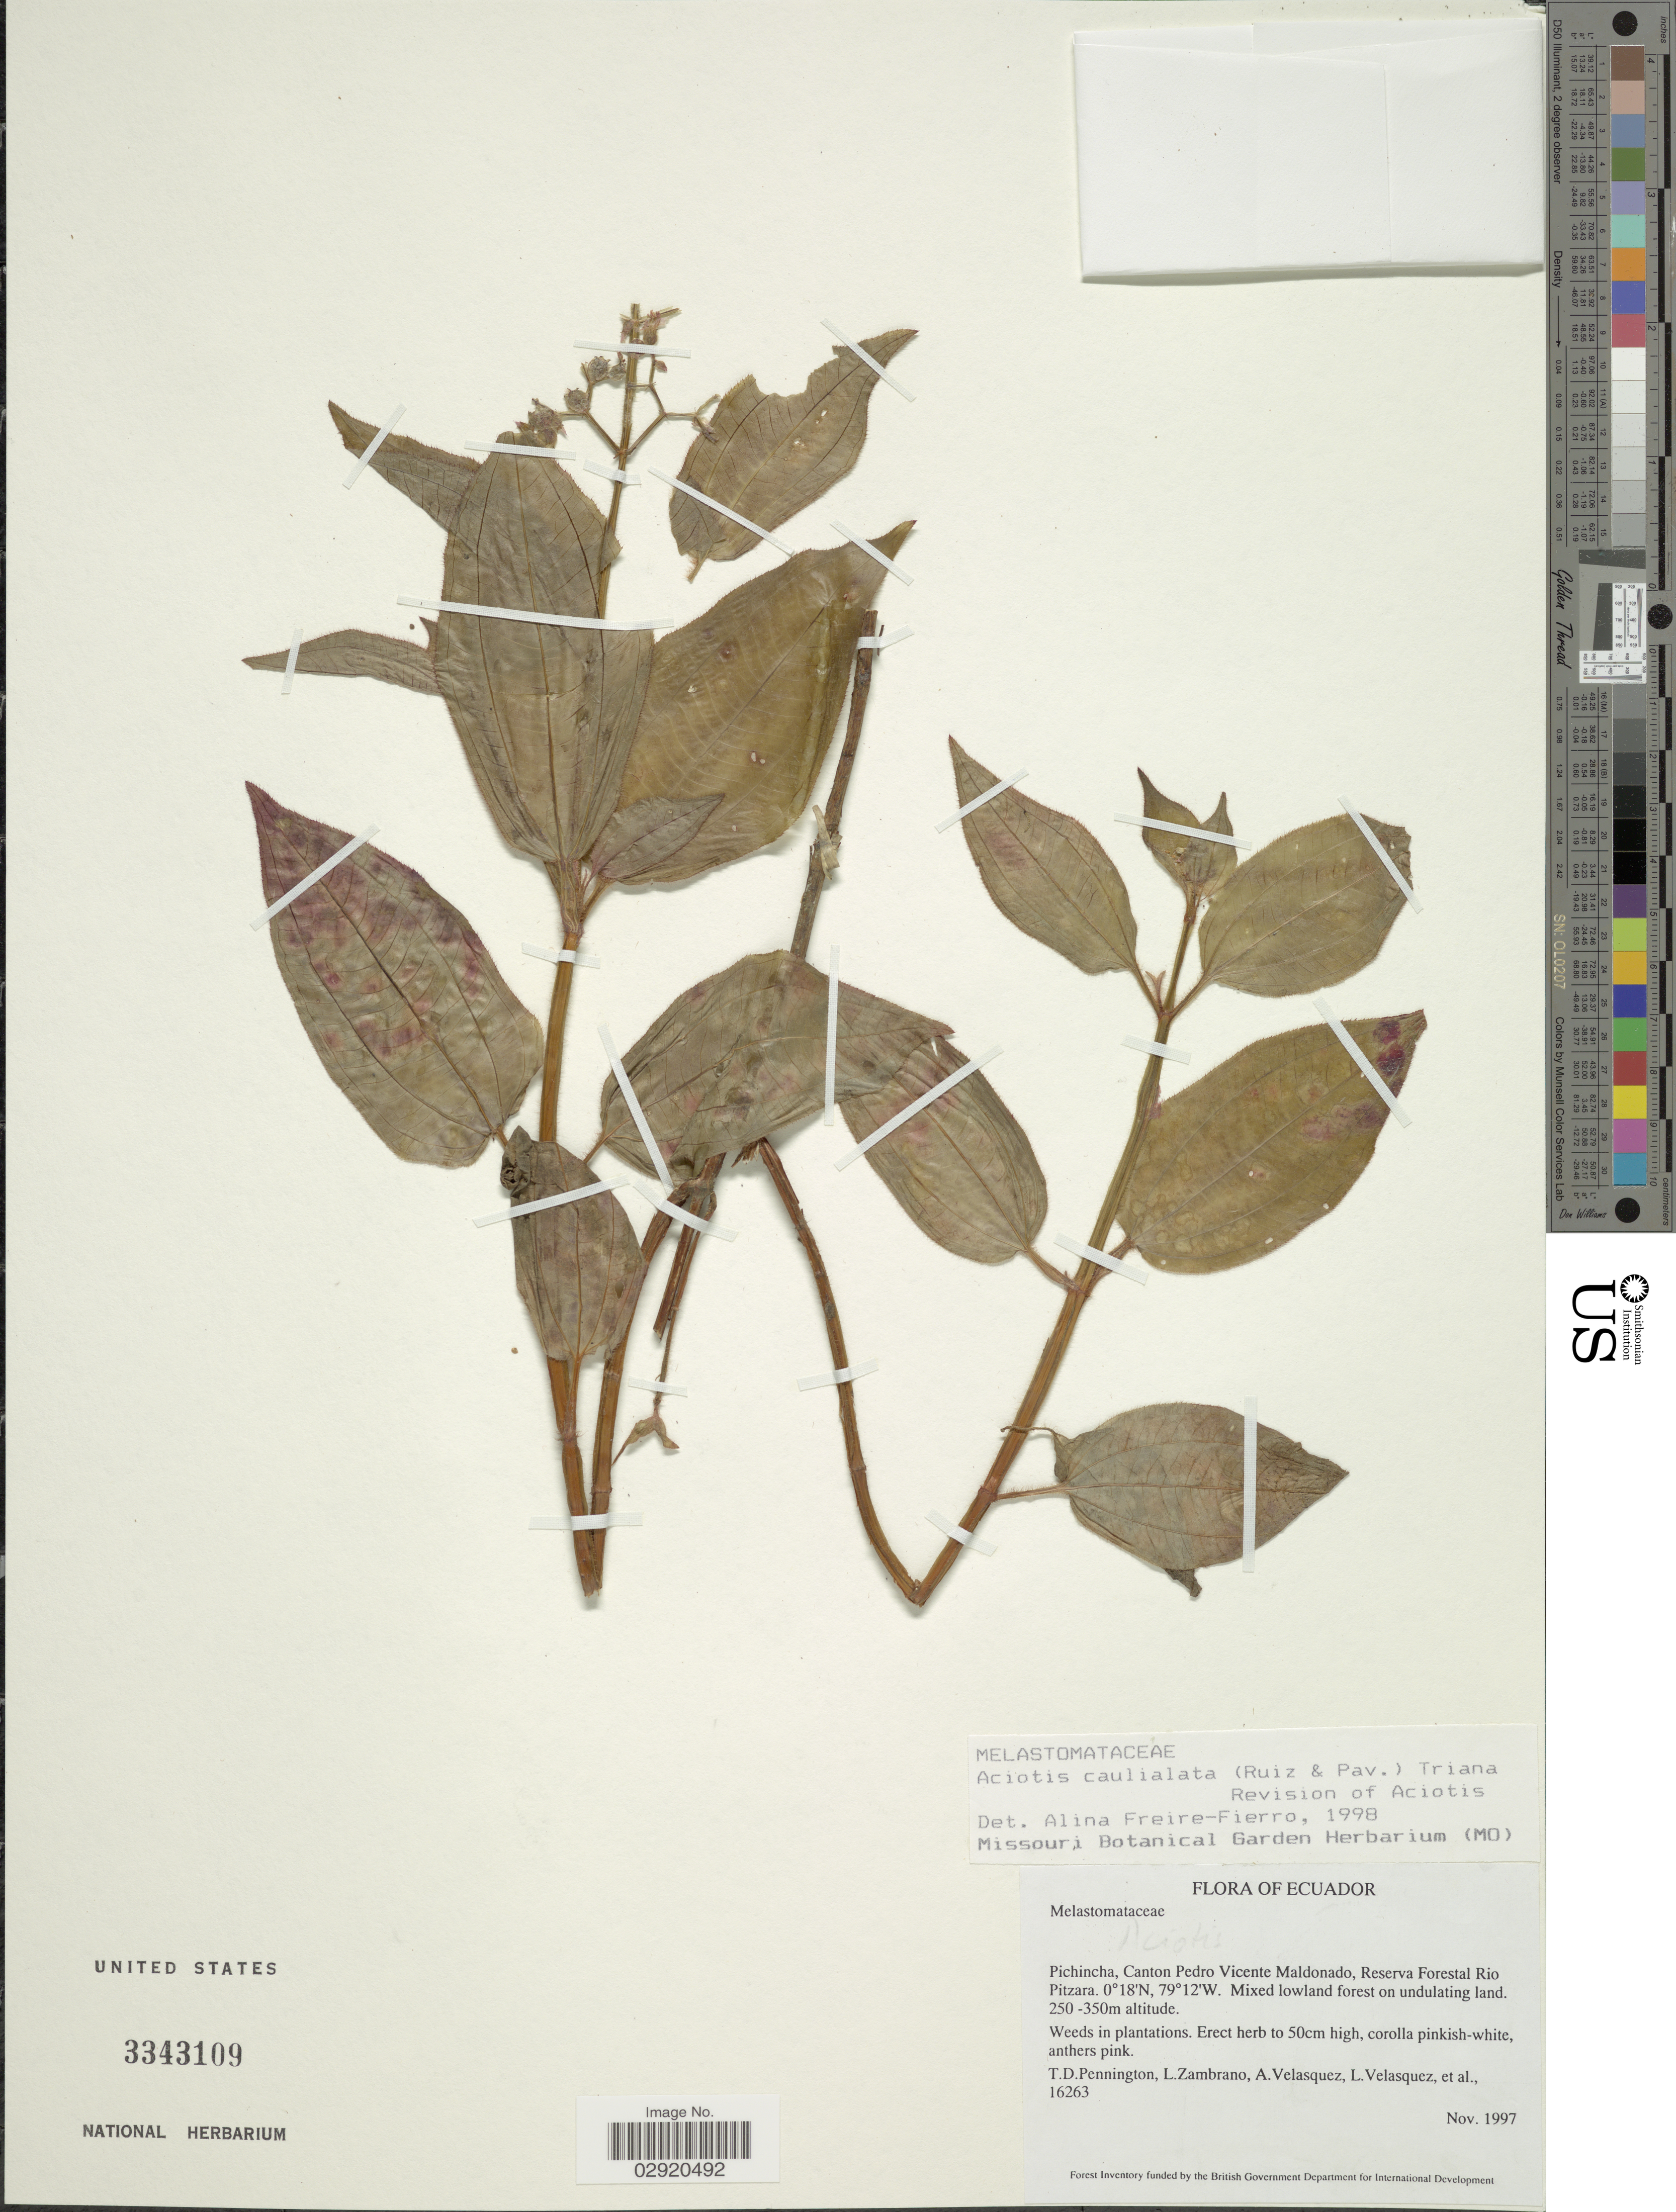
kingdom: Plantae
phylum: Tracheophyta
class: Magnoliopsida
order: Myrtales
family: Melastomataceae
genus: Aciotis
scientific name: Aciotis rubricaulis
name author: (Mart. ex DC.) Triana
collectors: T. D. Pennington, L. Zambrano, A. Velasquez, L. Velasquez & et al.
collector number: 16263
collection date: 1997-11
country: Ecuador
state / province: Pichincha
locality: Canton Pedro Vicente Maldonado, Reserva Forestal Rio Pitzara.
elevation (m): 250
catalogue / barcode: US 3343109